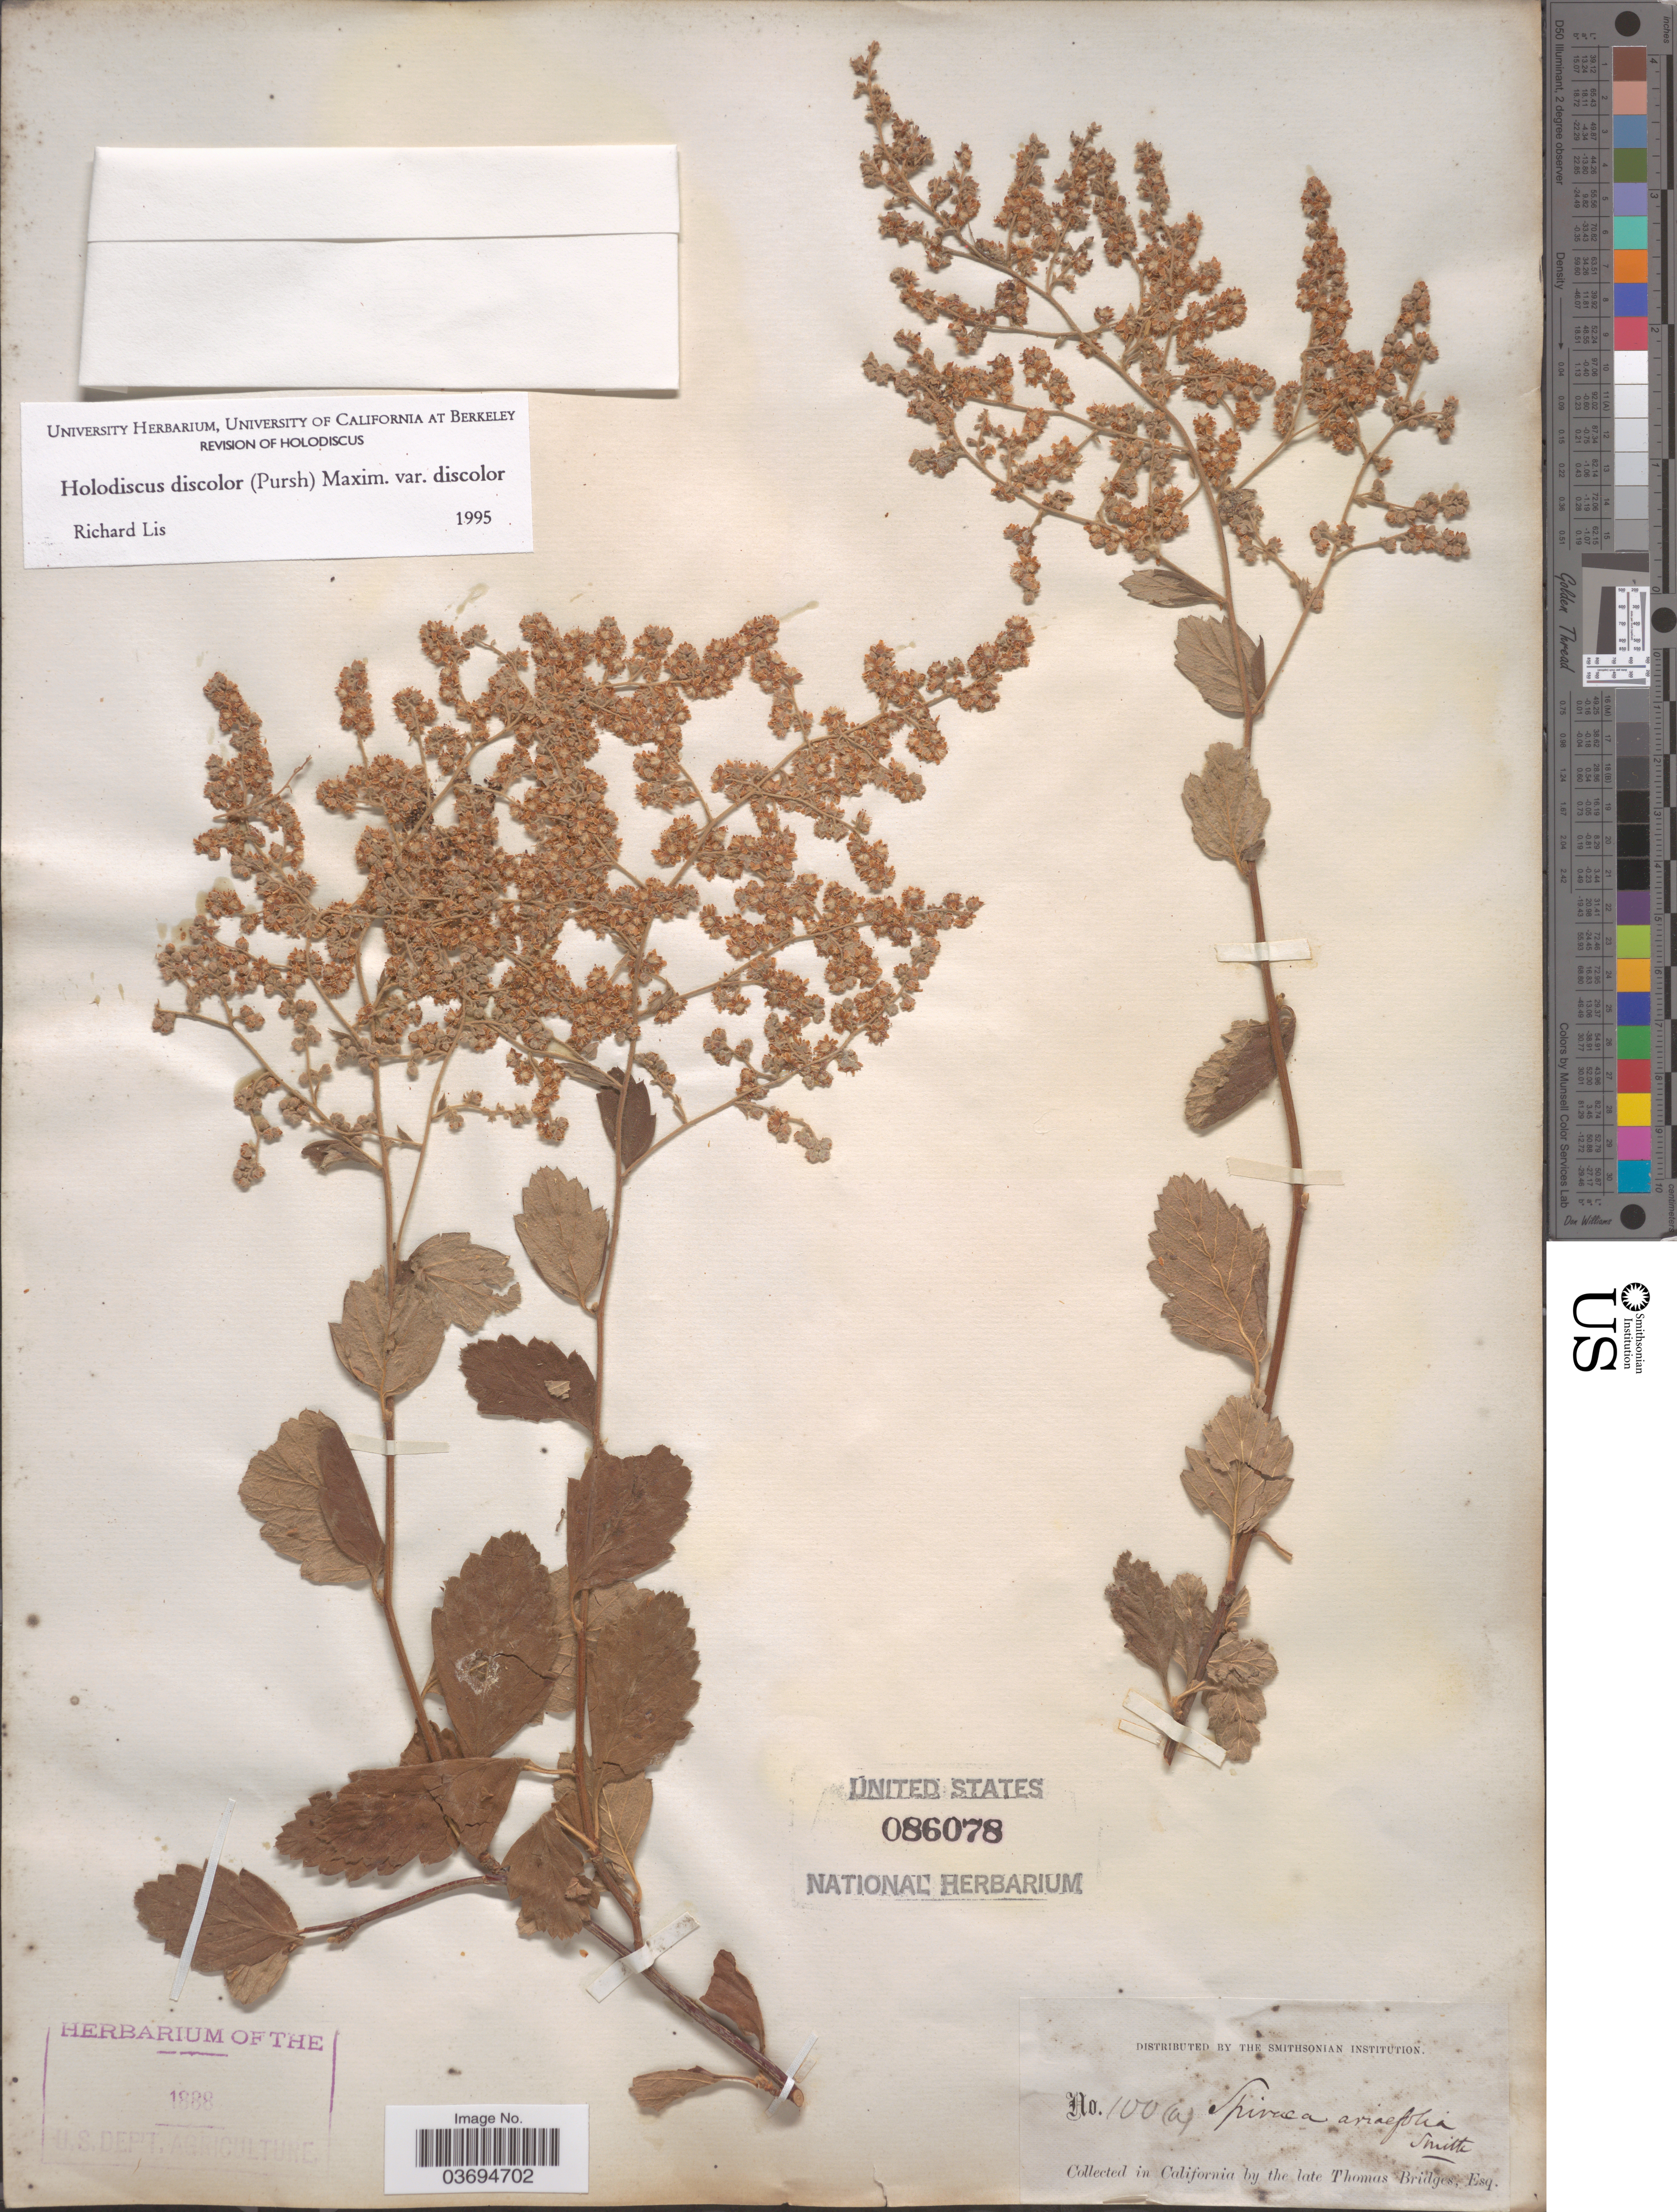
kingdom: Plantae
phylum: Tracheophyta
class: Magnoliopsida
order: Rosales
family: Rosaceae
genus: Holodiscus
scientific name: Holodiscus discolor var. discolor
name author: (Pursh) Maxim.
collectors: T. Bridges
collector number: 100(a)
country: United States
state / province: California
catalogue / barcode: US 86078